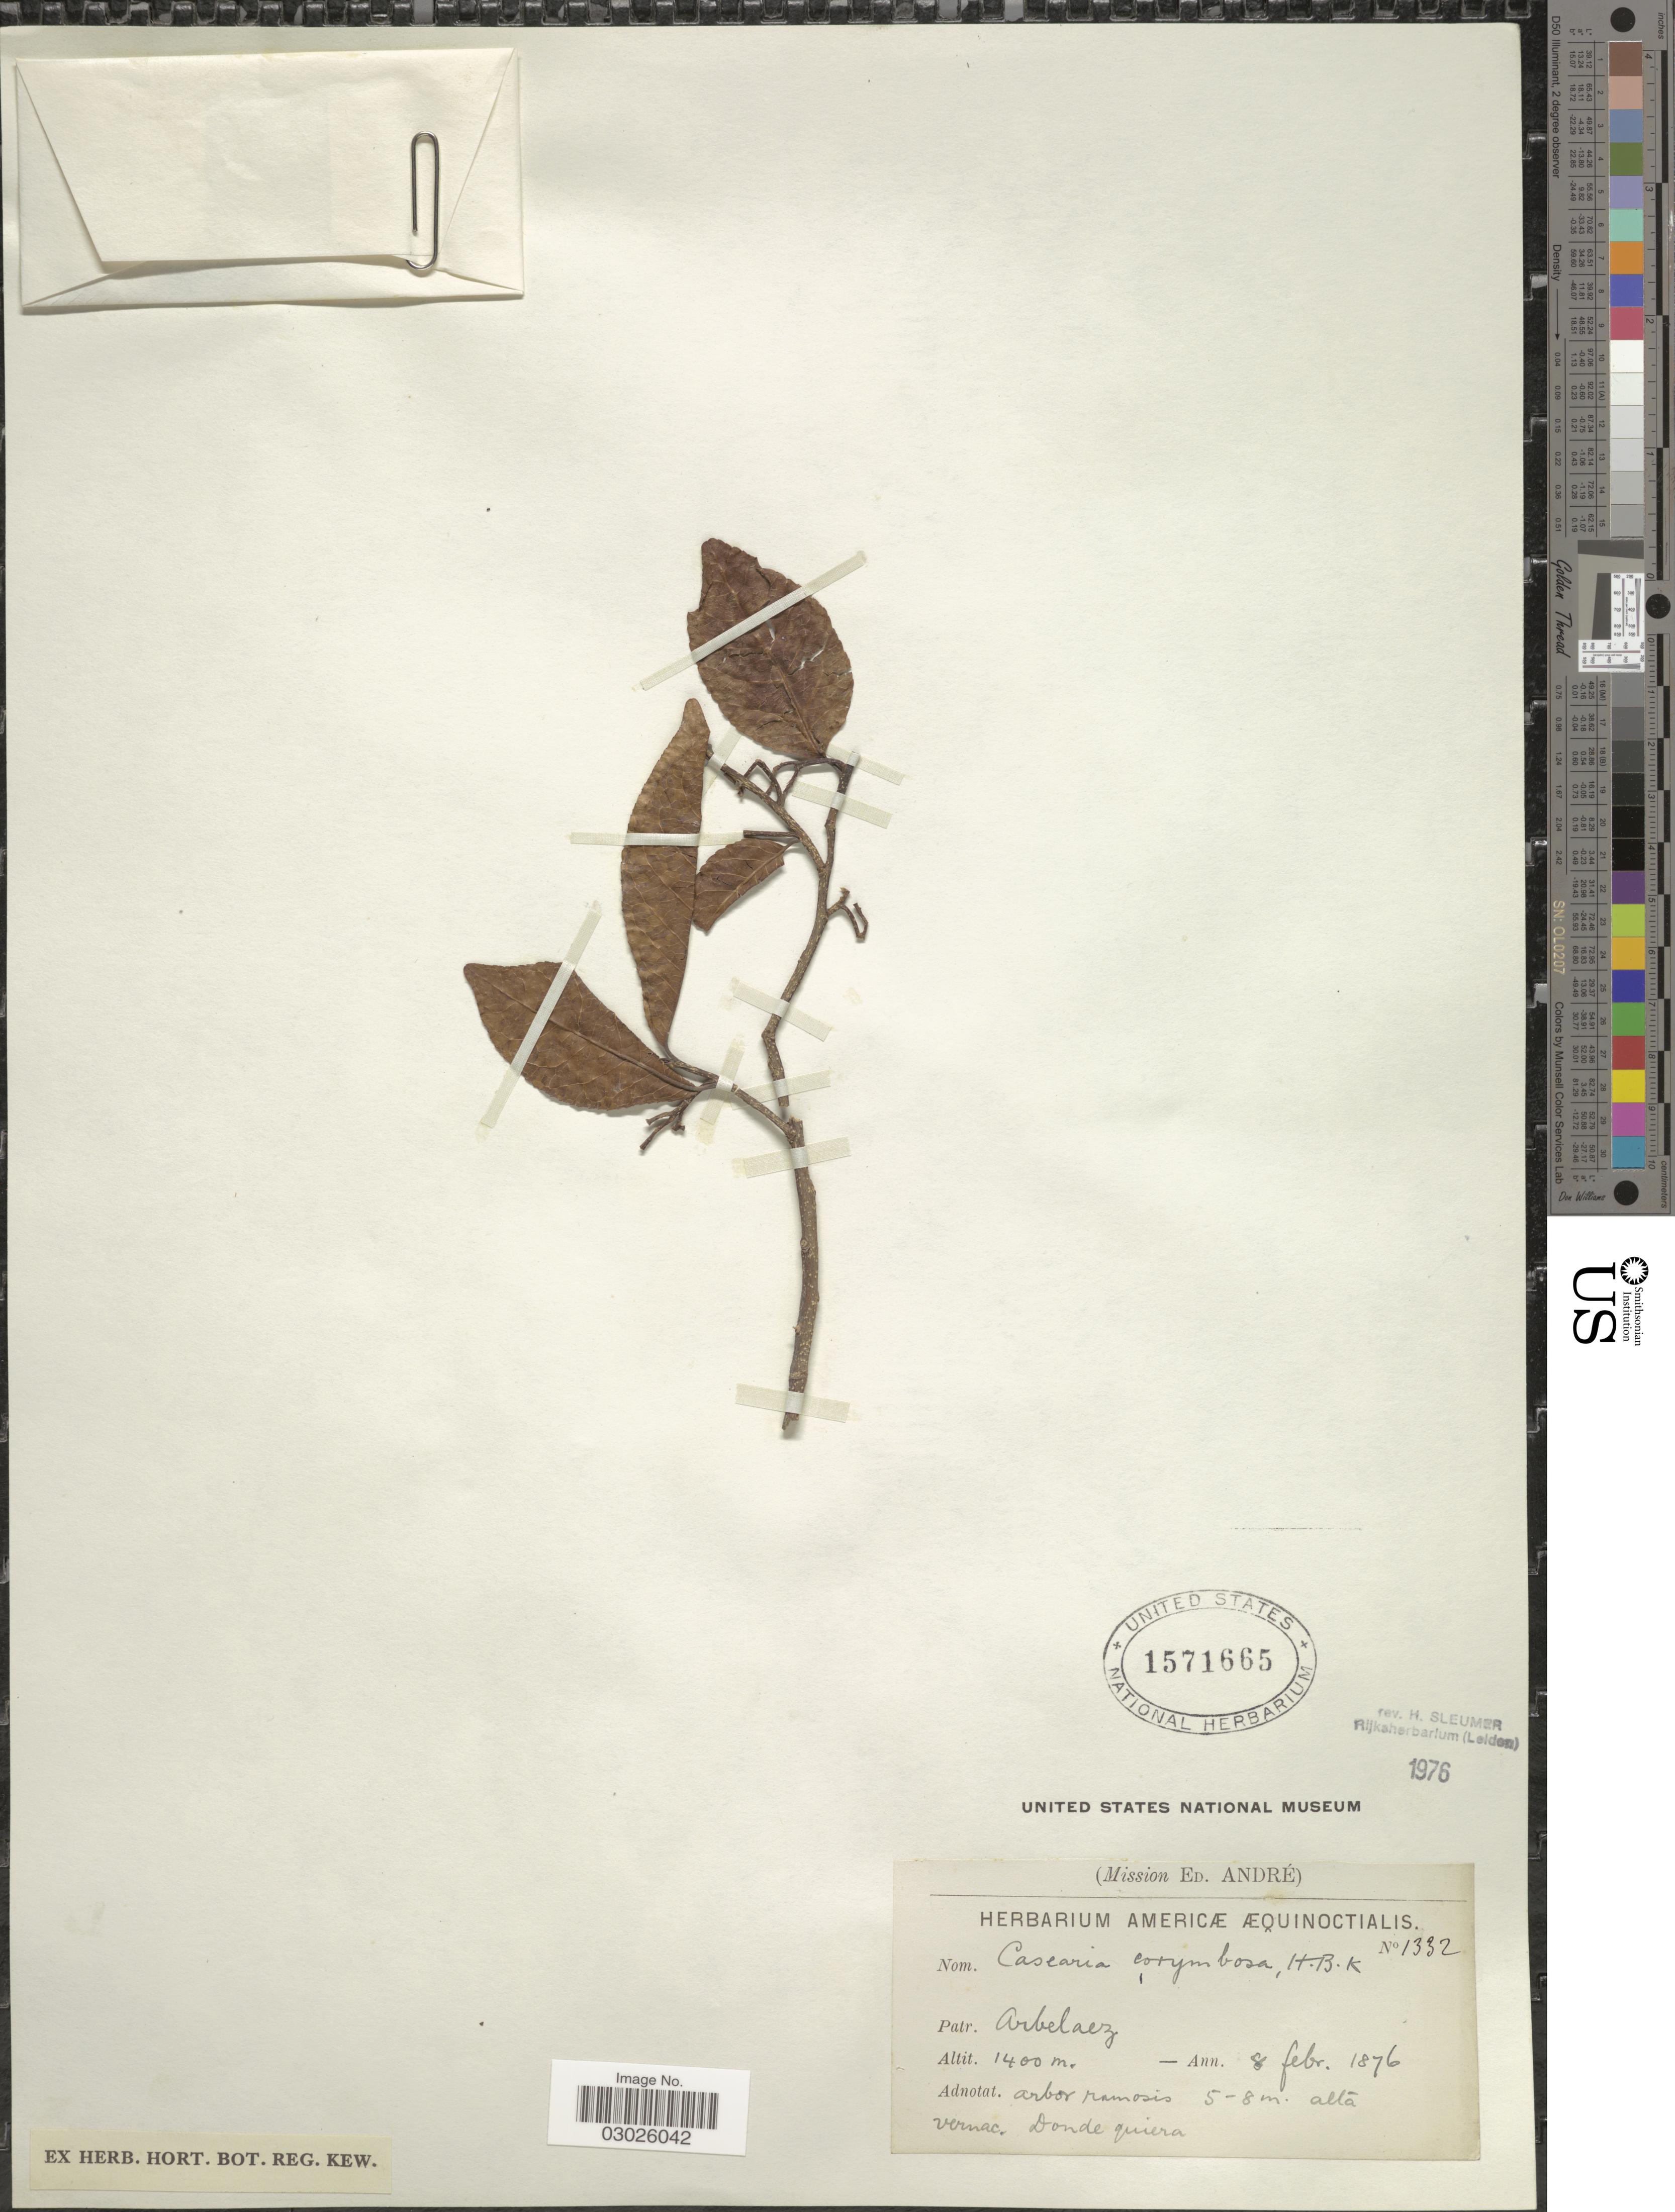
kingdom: Plantae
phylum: Tracheophyta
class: Magnoliopsida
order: Malpighiales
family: Salicaceae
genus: Casearia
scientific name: Casearia corymbosa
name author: Kunth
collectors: E. Andre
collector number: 1332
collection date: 1876-02-08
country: Colombia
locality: Patr. Arbelaez.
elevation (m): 1400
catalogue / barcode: US 1571665